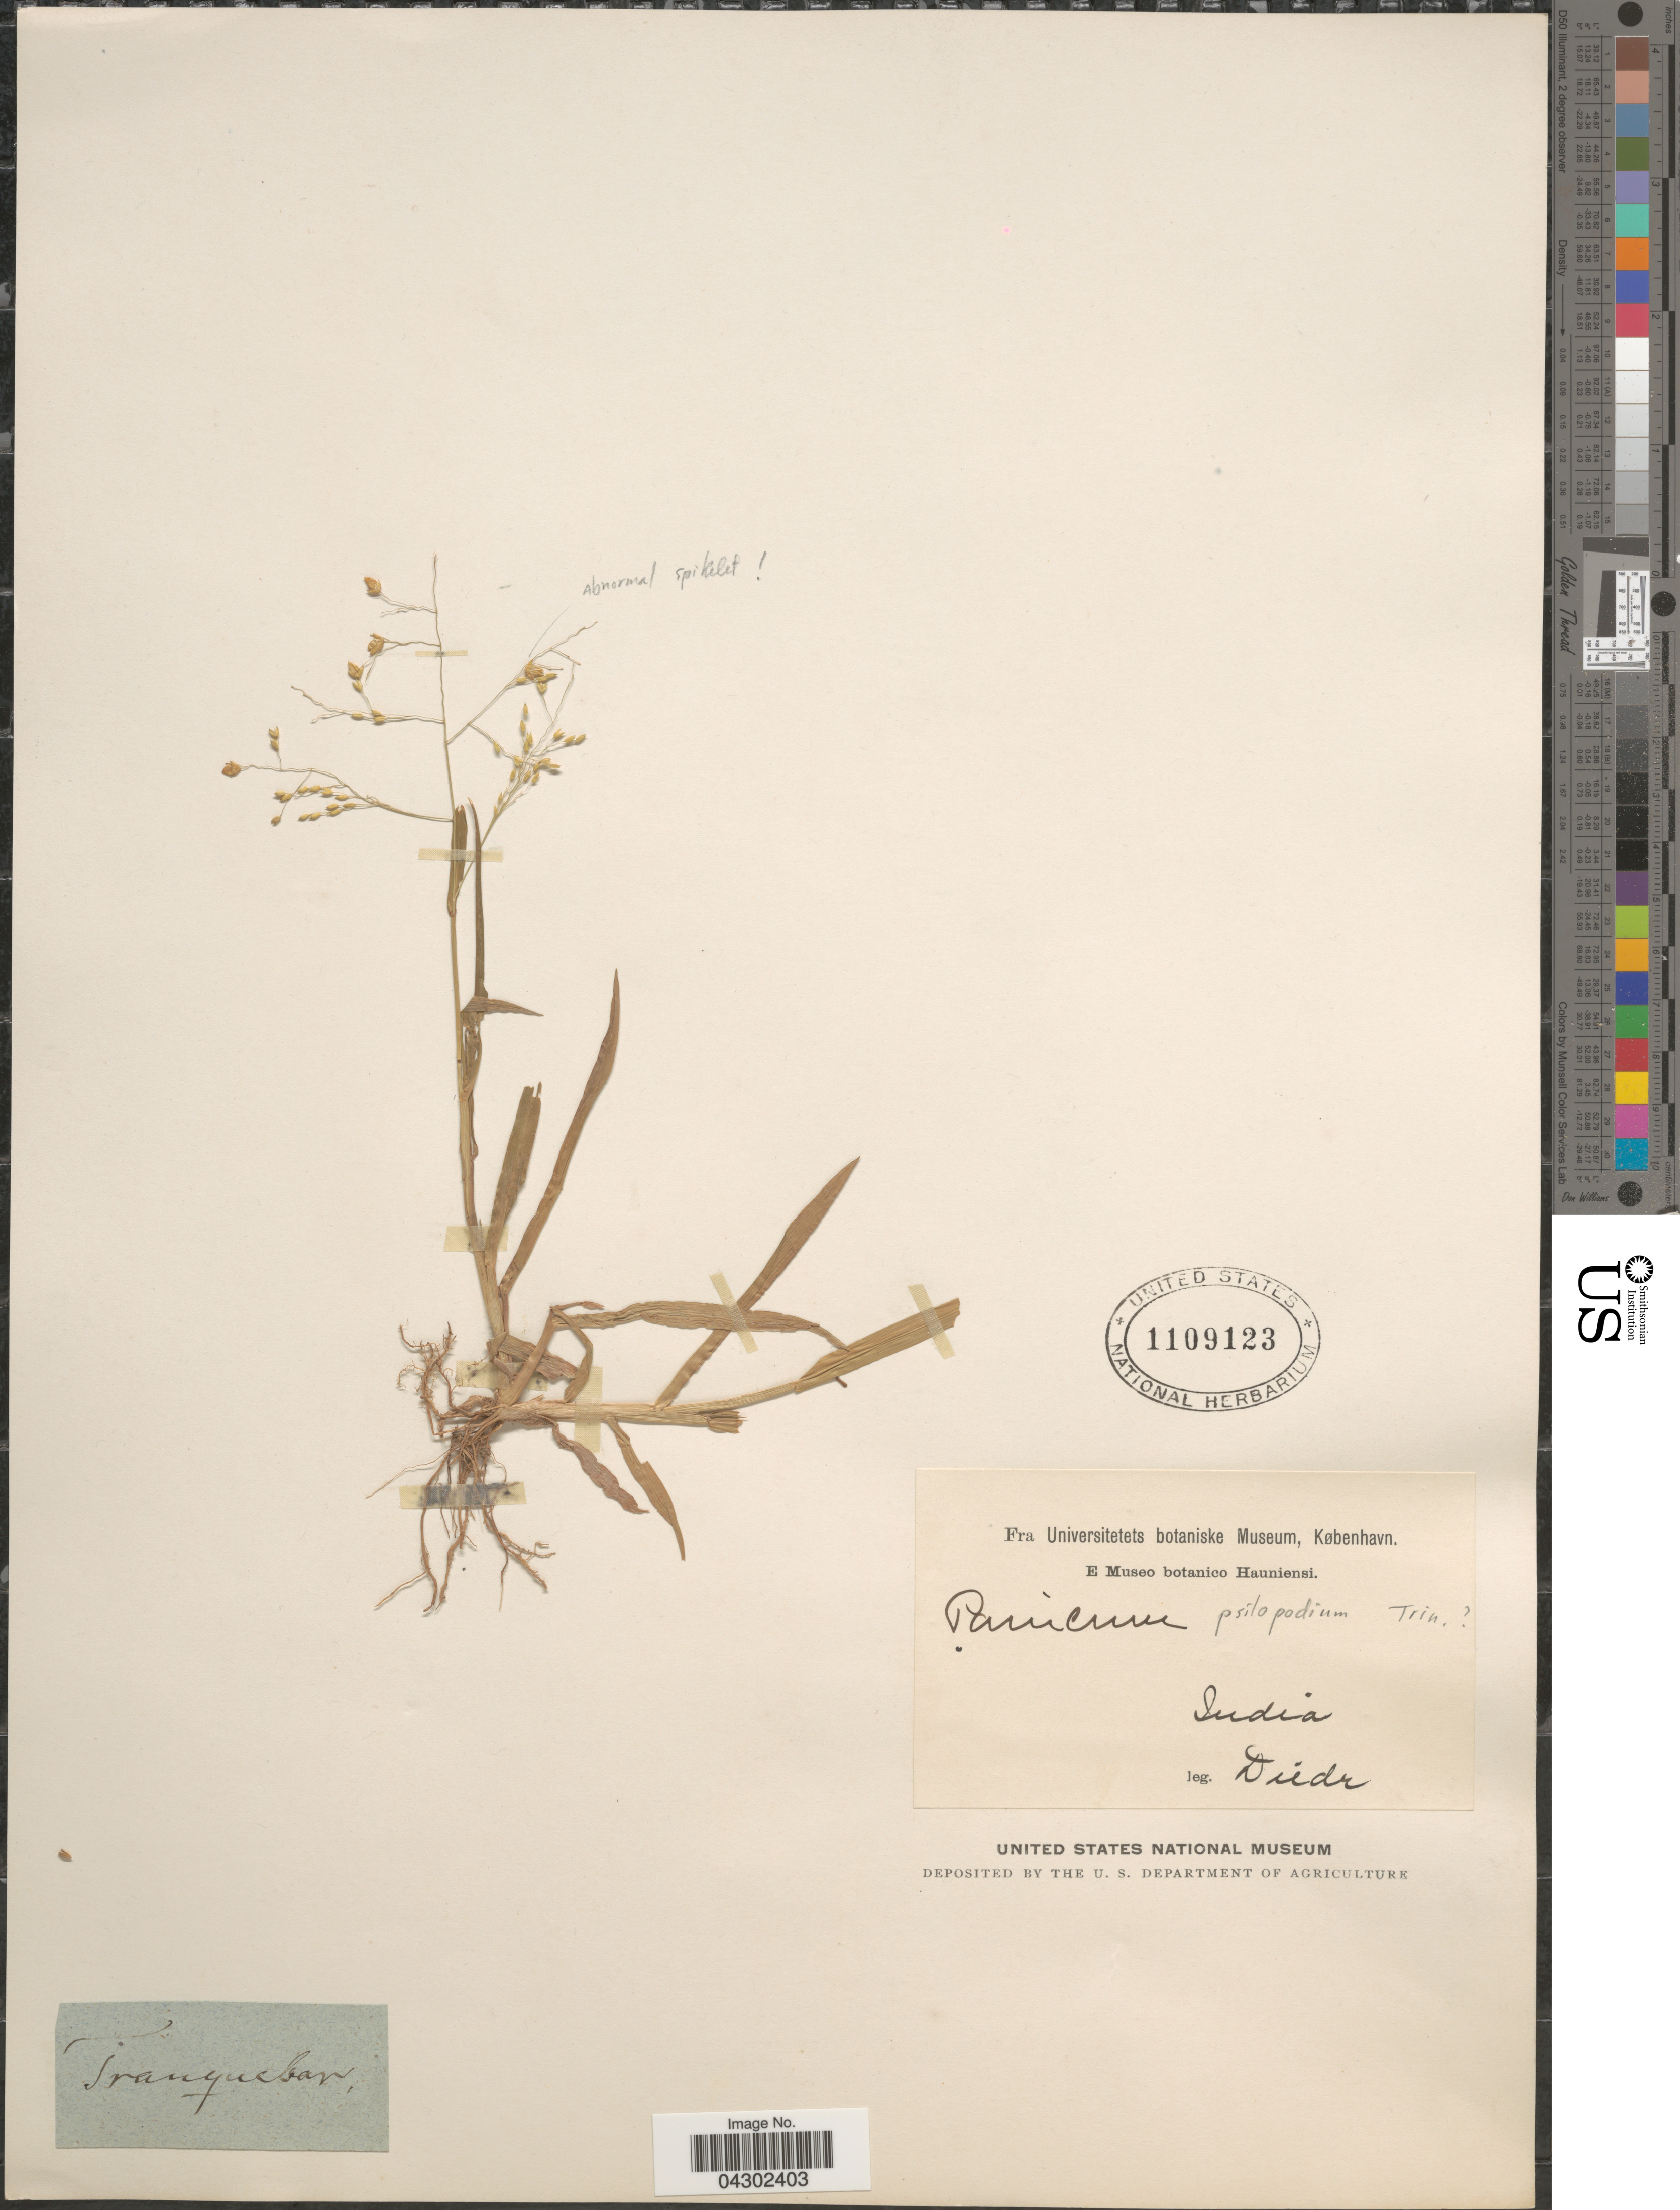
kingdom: Plantae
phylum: Tracheophyta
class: Liliopsida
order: Poales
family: Poaceae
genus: Panicum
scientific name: Panicum sp.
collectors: Diedr.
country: India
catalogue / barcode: US 1109123